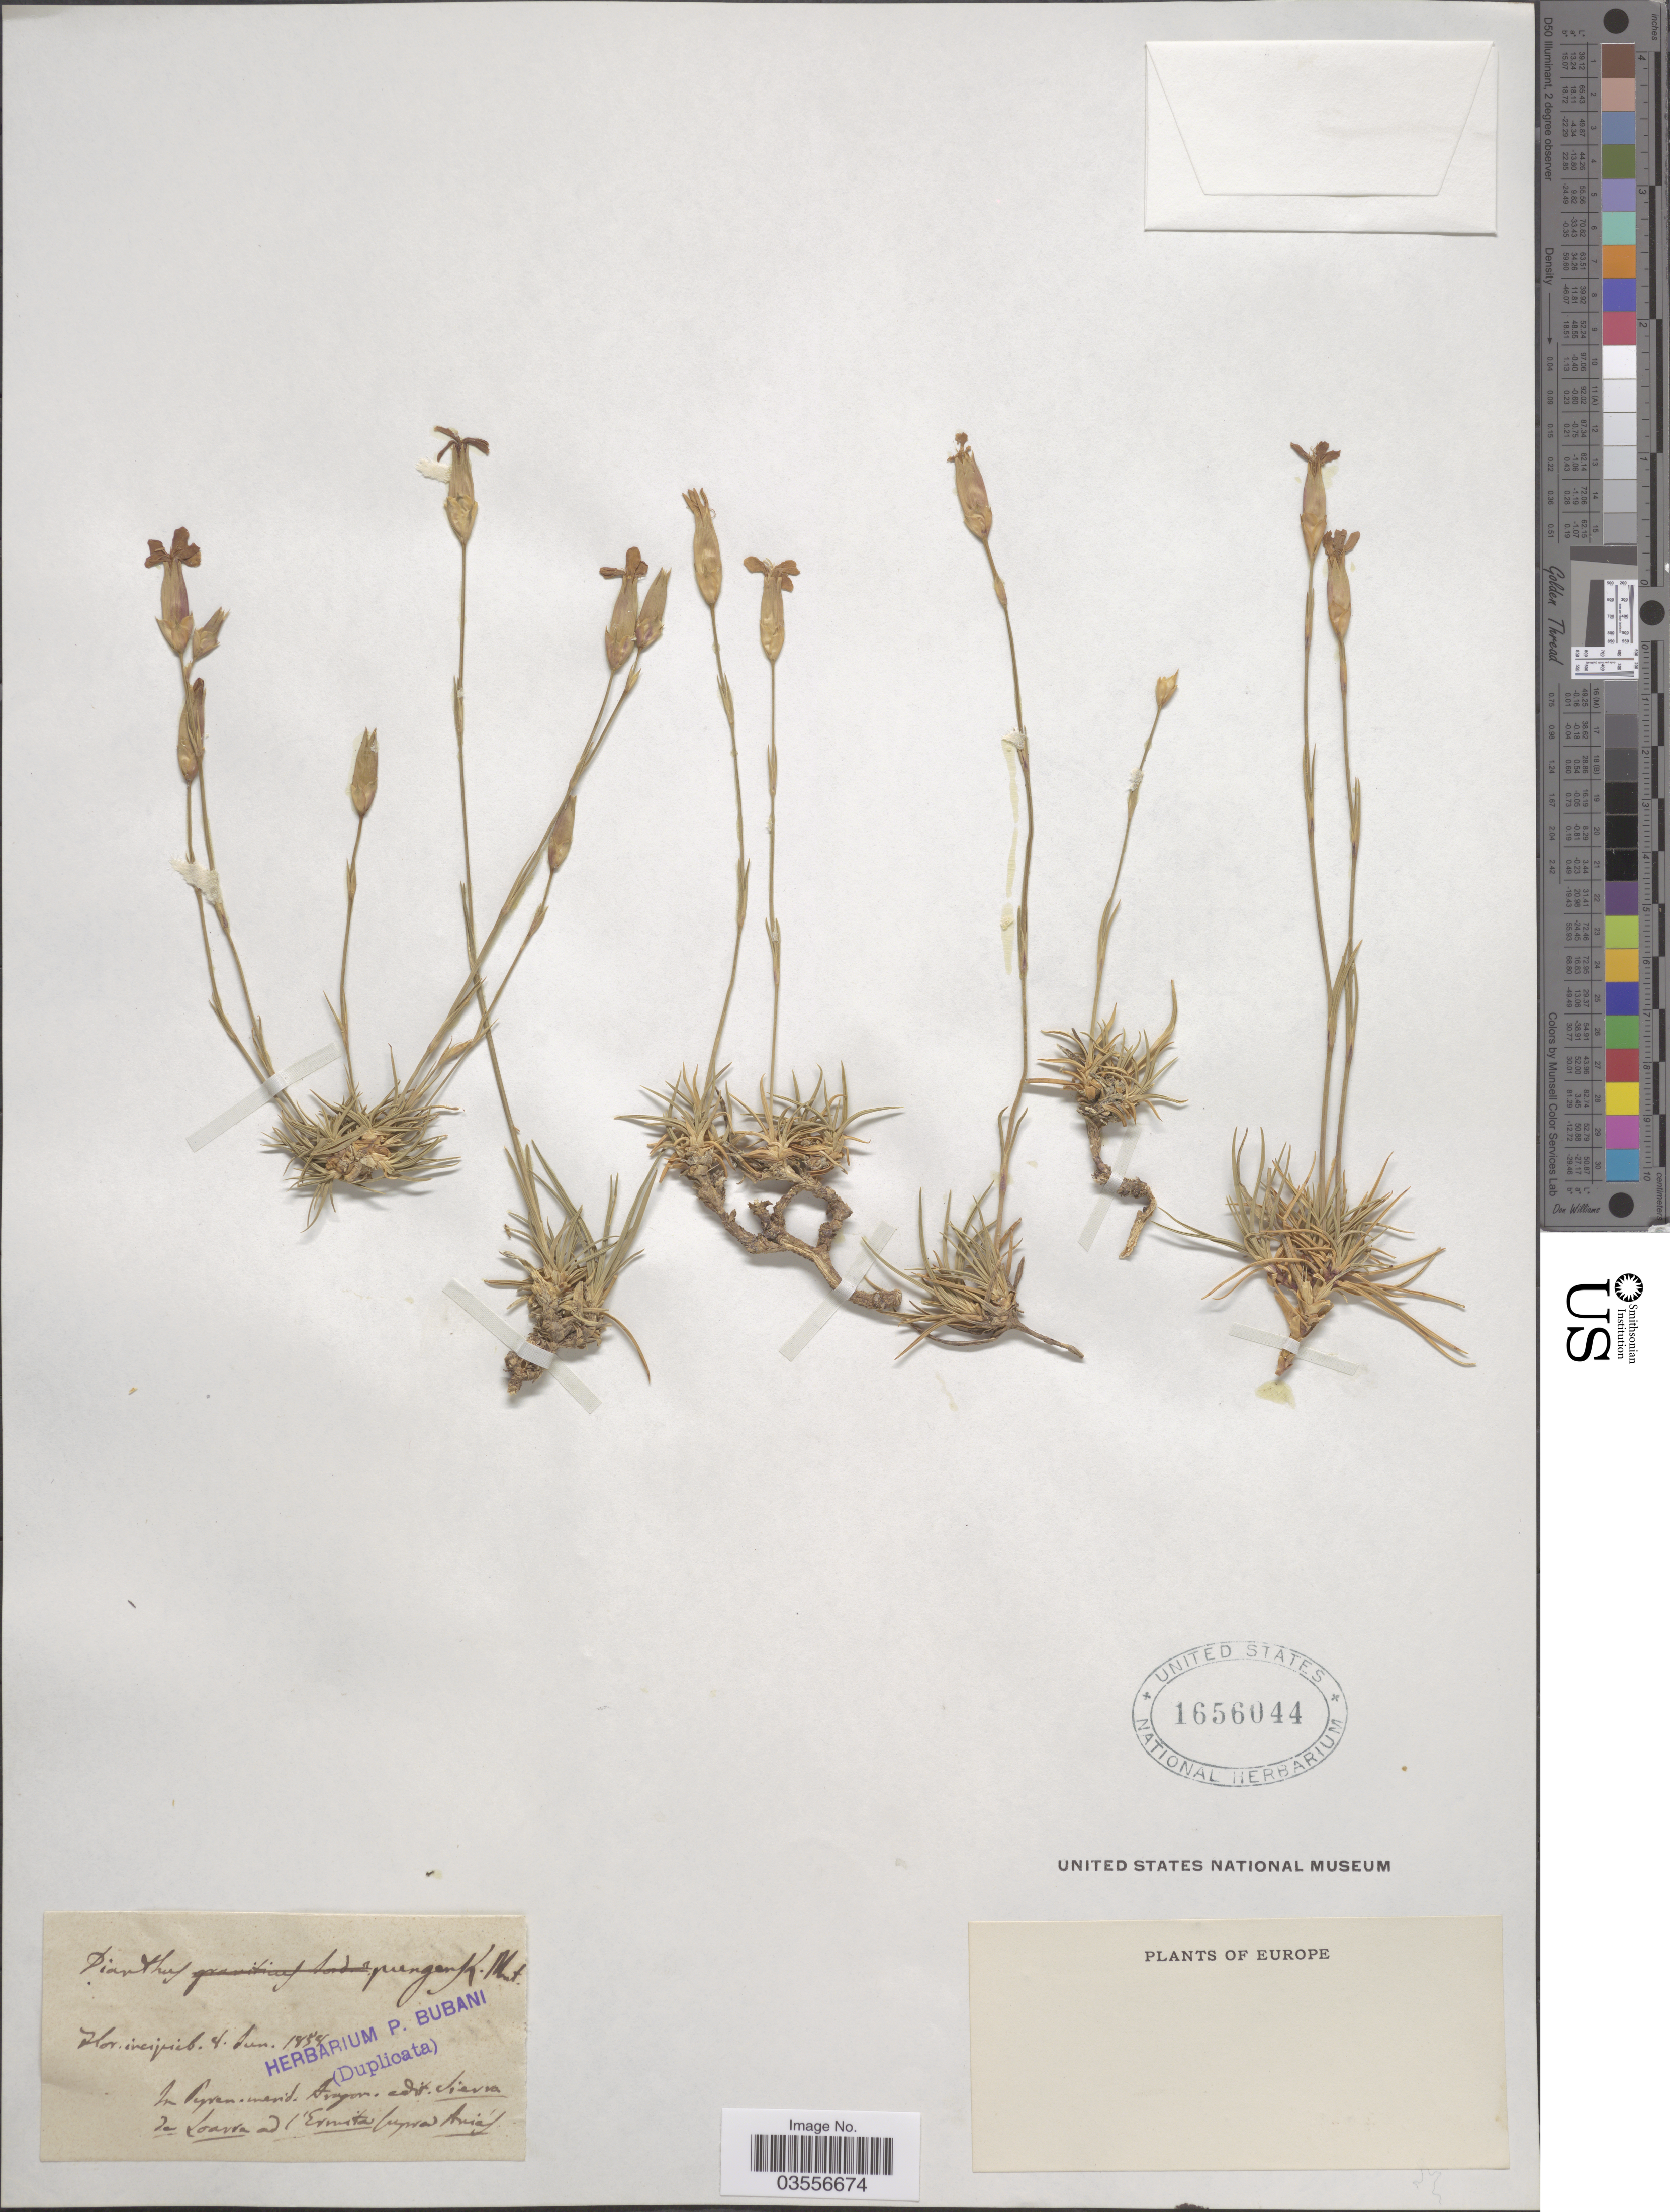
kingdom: Plantae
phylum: Tracheophyta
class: Magnoliopsida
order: Caryophyllales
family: Caryophyllaceae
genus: Dianthus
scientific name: Dianthus pungens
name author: L.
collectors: ex herb. P. Bubani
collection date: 1854-06-04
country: Spain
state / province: Aragon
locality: In Pyren. merid. Aragon. edit Sierra de Loarre ad l'Ermita supra Aniés.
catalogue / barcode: US 1656044